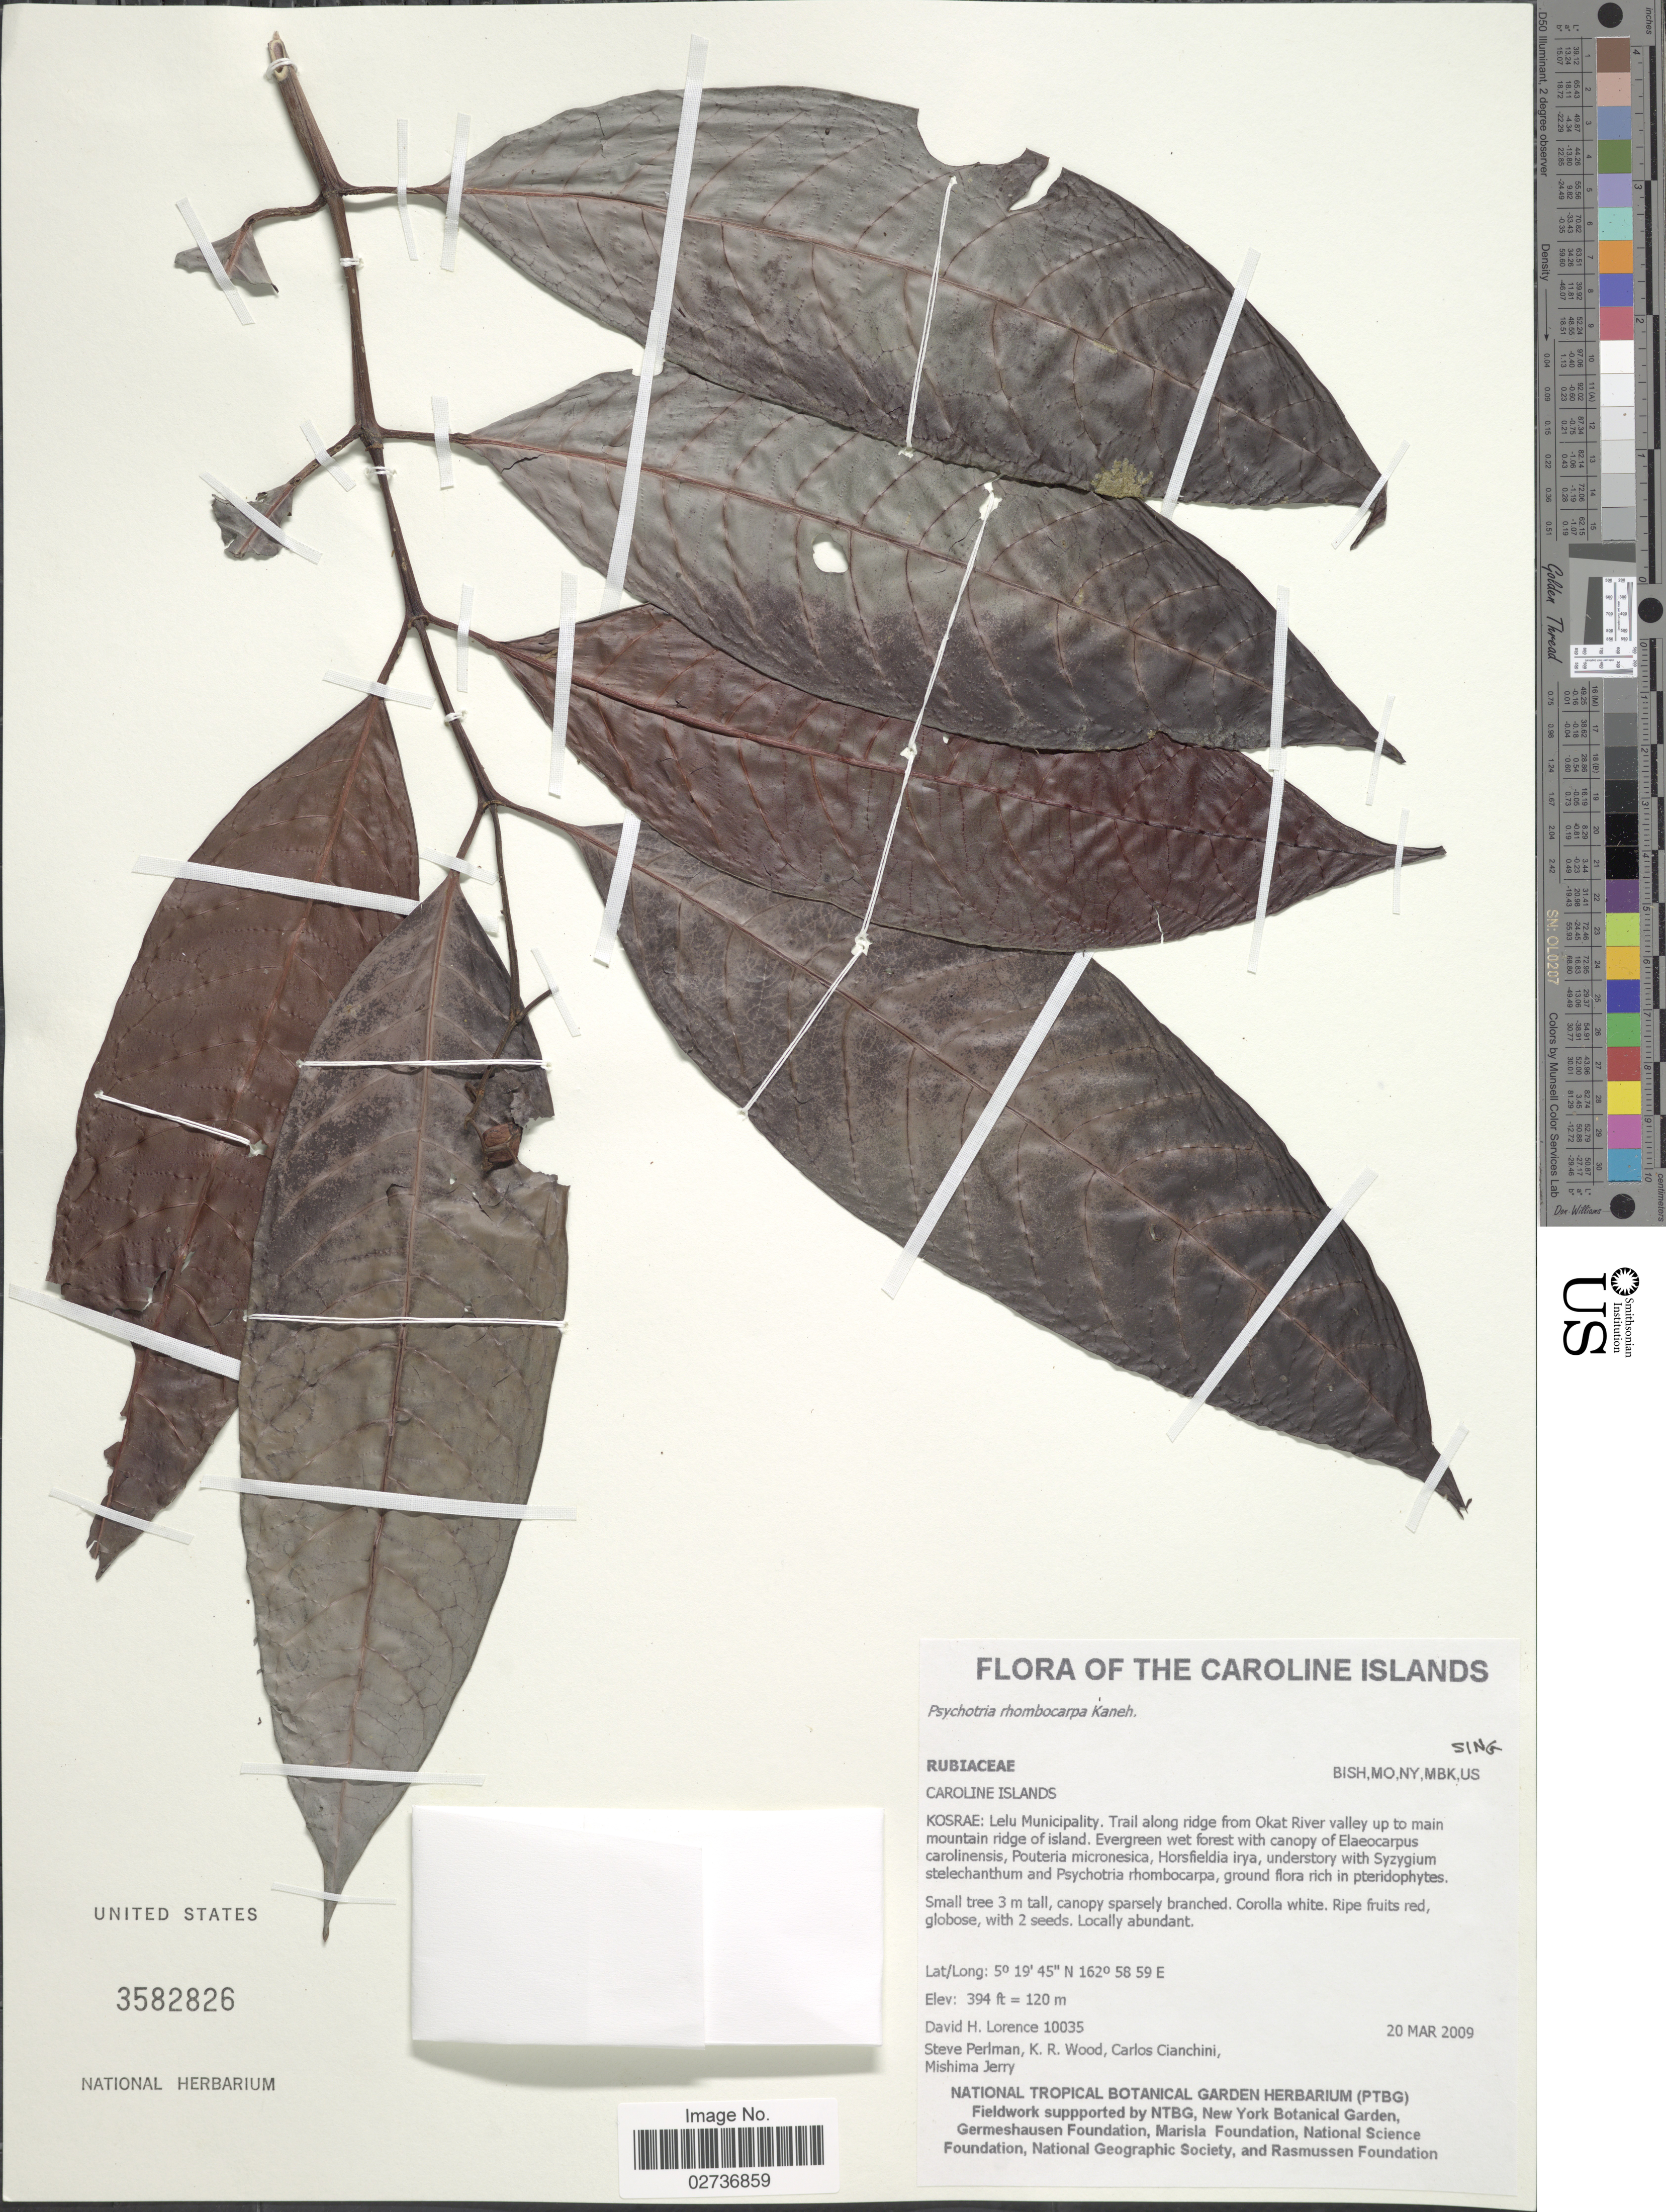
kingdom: Plantae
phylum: Tracheophyta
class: Magnoliopsida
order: Gentianales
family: Rubiaceae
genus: Psychotria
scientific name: Psychotria rhombocarpa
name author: Kaneh.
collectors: D. Lorence, S. Perlman, K. R. Wood, C. Cianchini & M. Jerry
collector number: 10035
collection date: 2009-03-20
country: Micronesia, Federated States of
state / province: Kosrae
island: Lelu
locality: Caroline Islads. Kosrae: Lelu Municipality. Trail along ridge from Okat River valley up to main mountain ridge of island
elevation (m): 120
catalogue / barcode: US 3582826